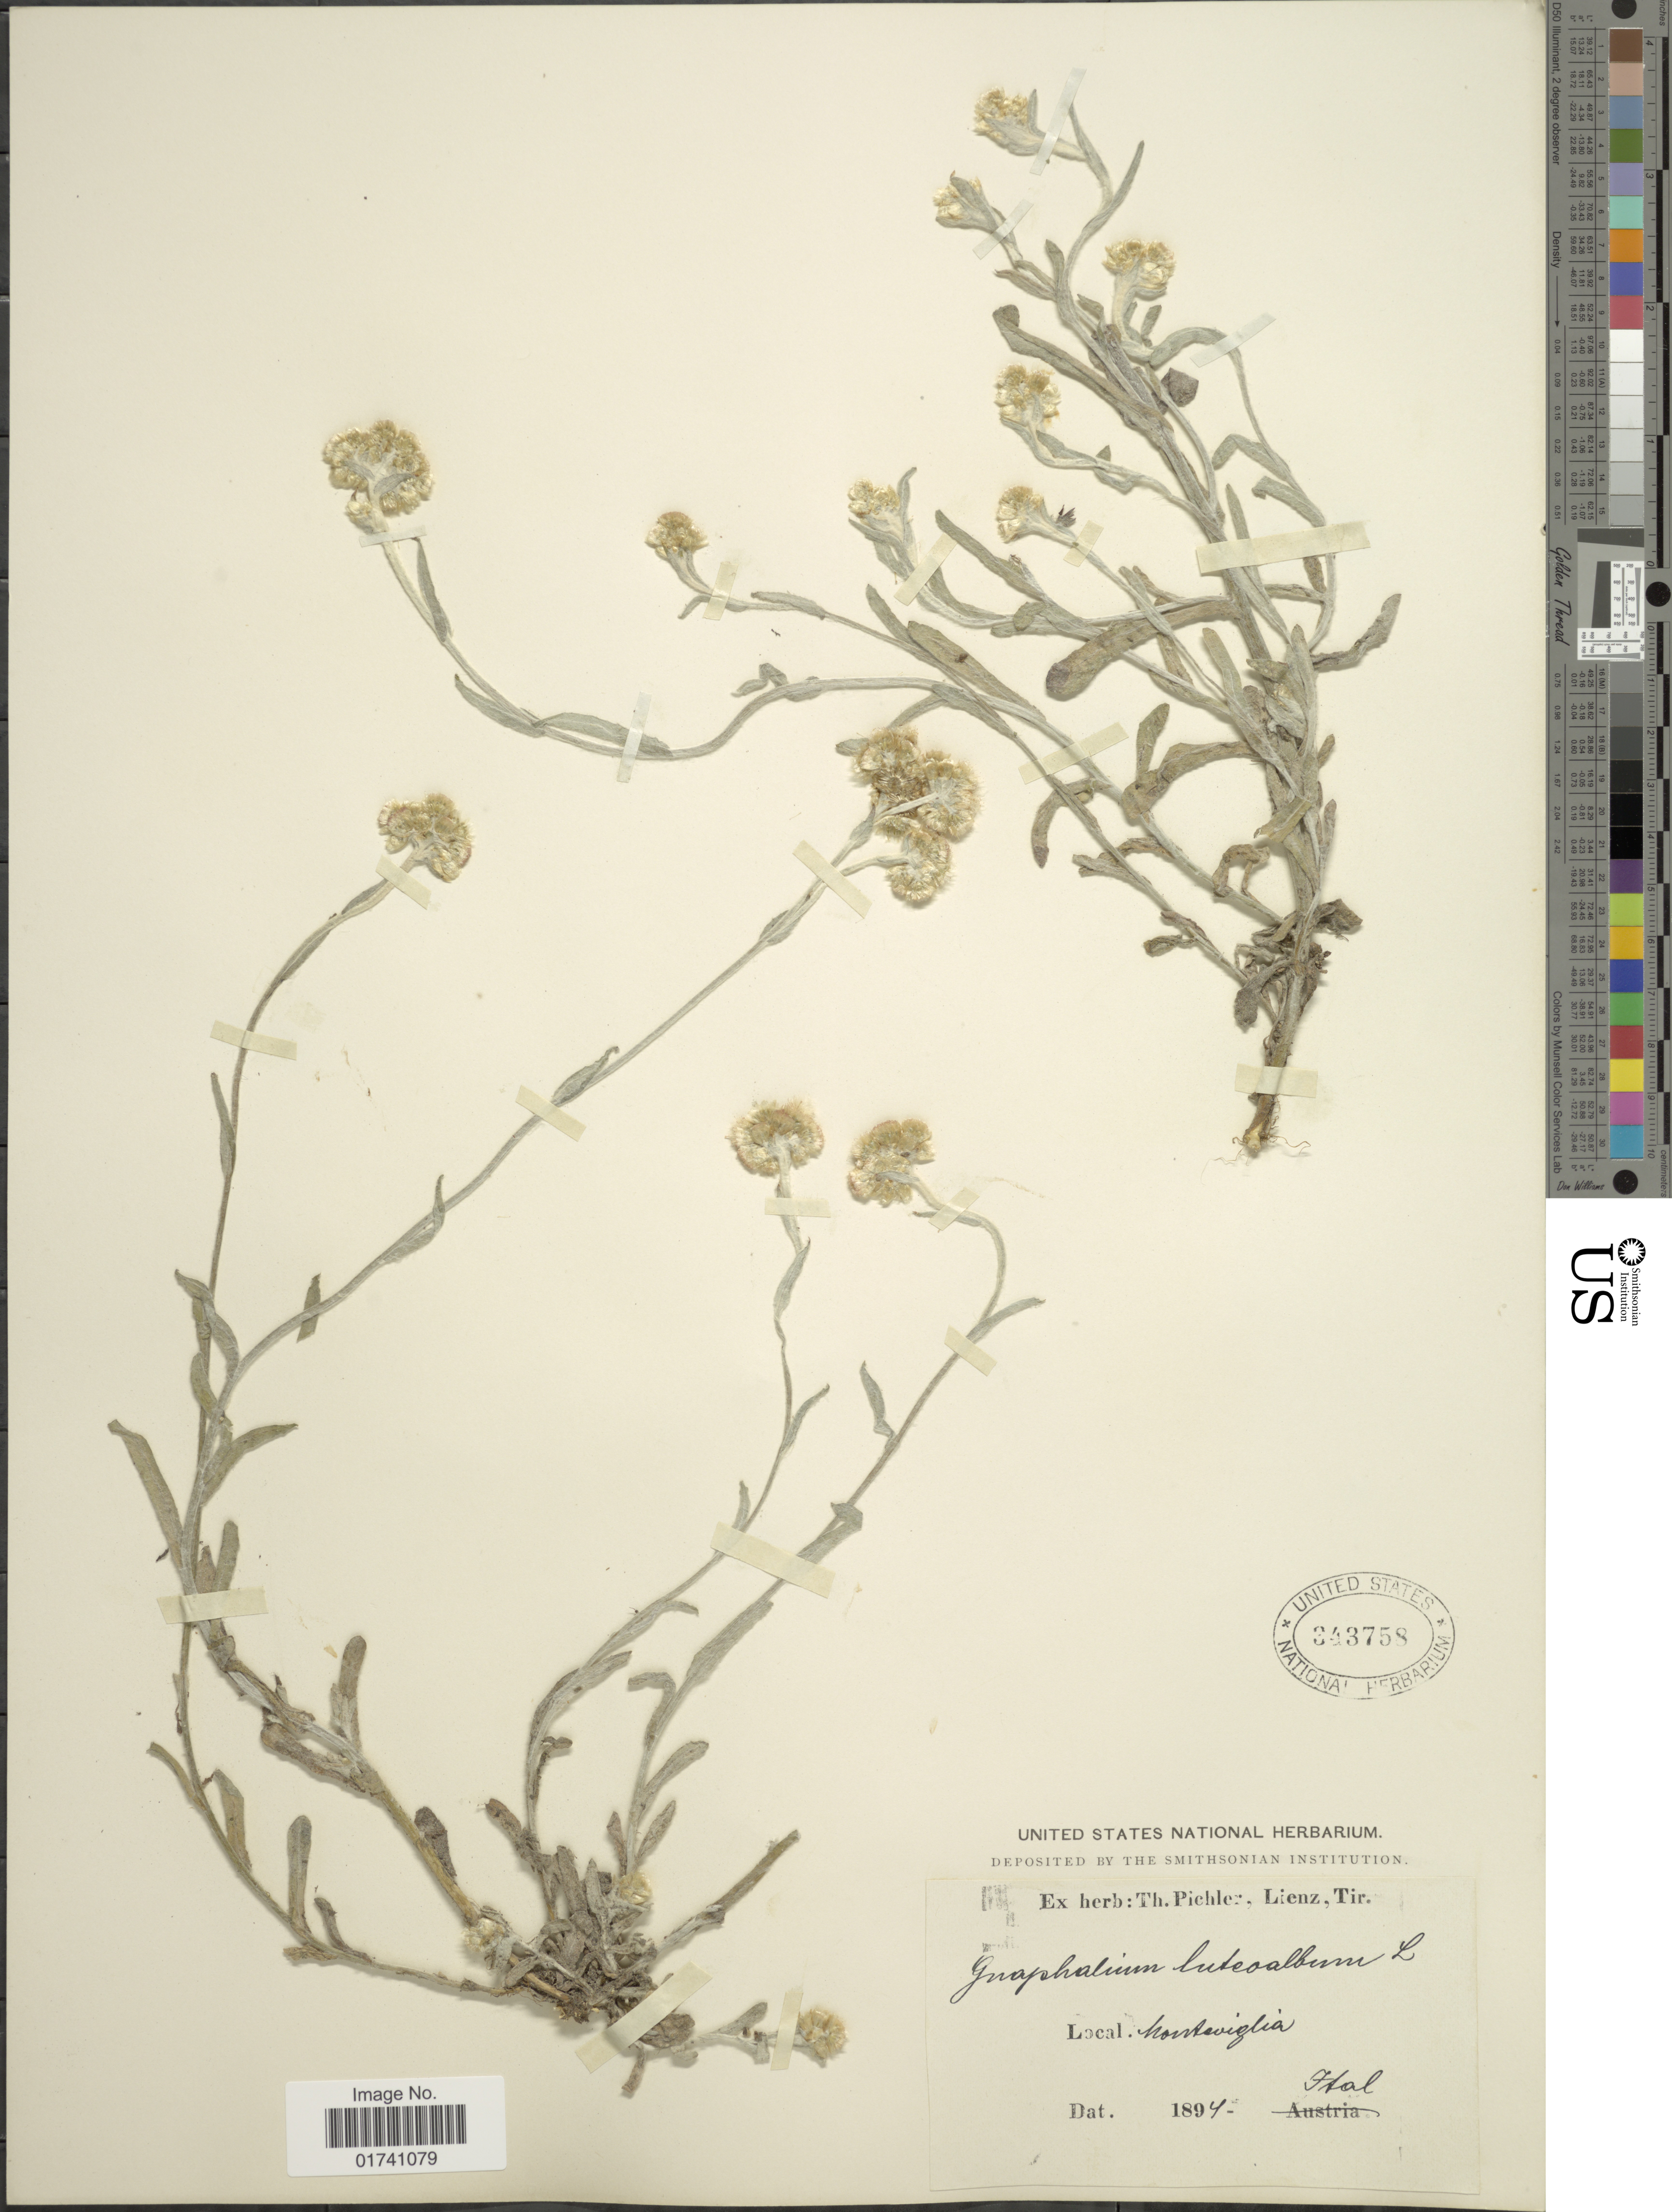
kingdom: Plantae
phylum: Tracheophyta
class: Magnoliopsida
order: Asterales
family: Asteraceae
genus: Laphangium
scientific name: Laphangium luteoalbum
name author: (L.) Tzvelev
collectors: T. Pichler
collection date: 1894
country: Italy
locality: Ital. Montevictia. [interpreted]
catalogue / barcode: US 343758